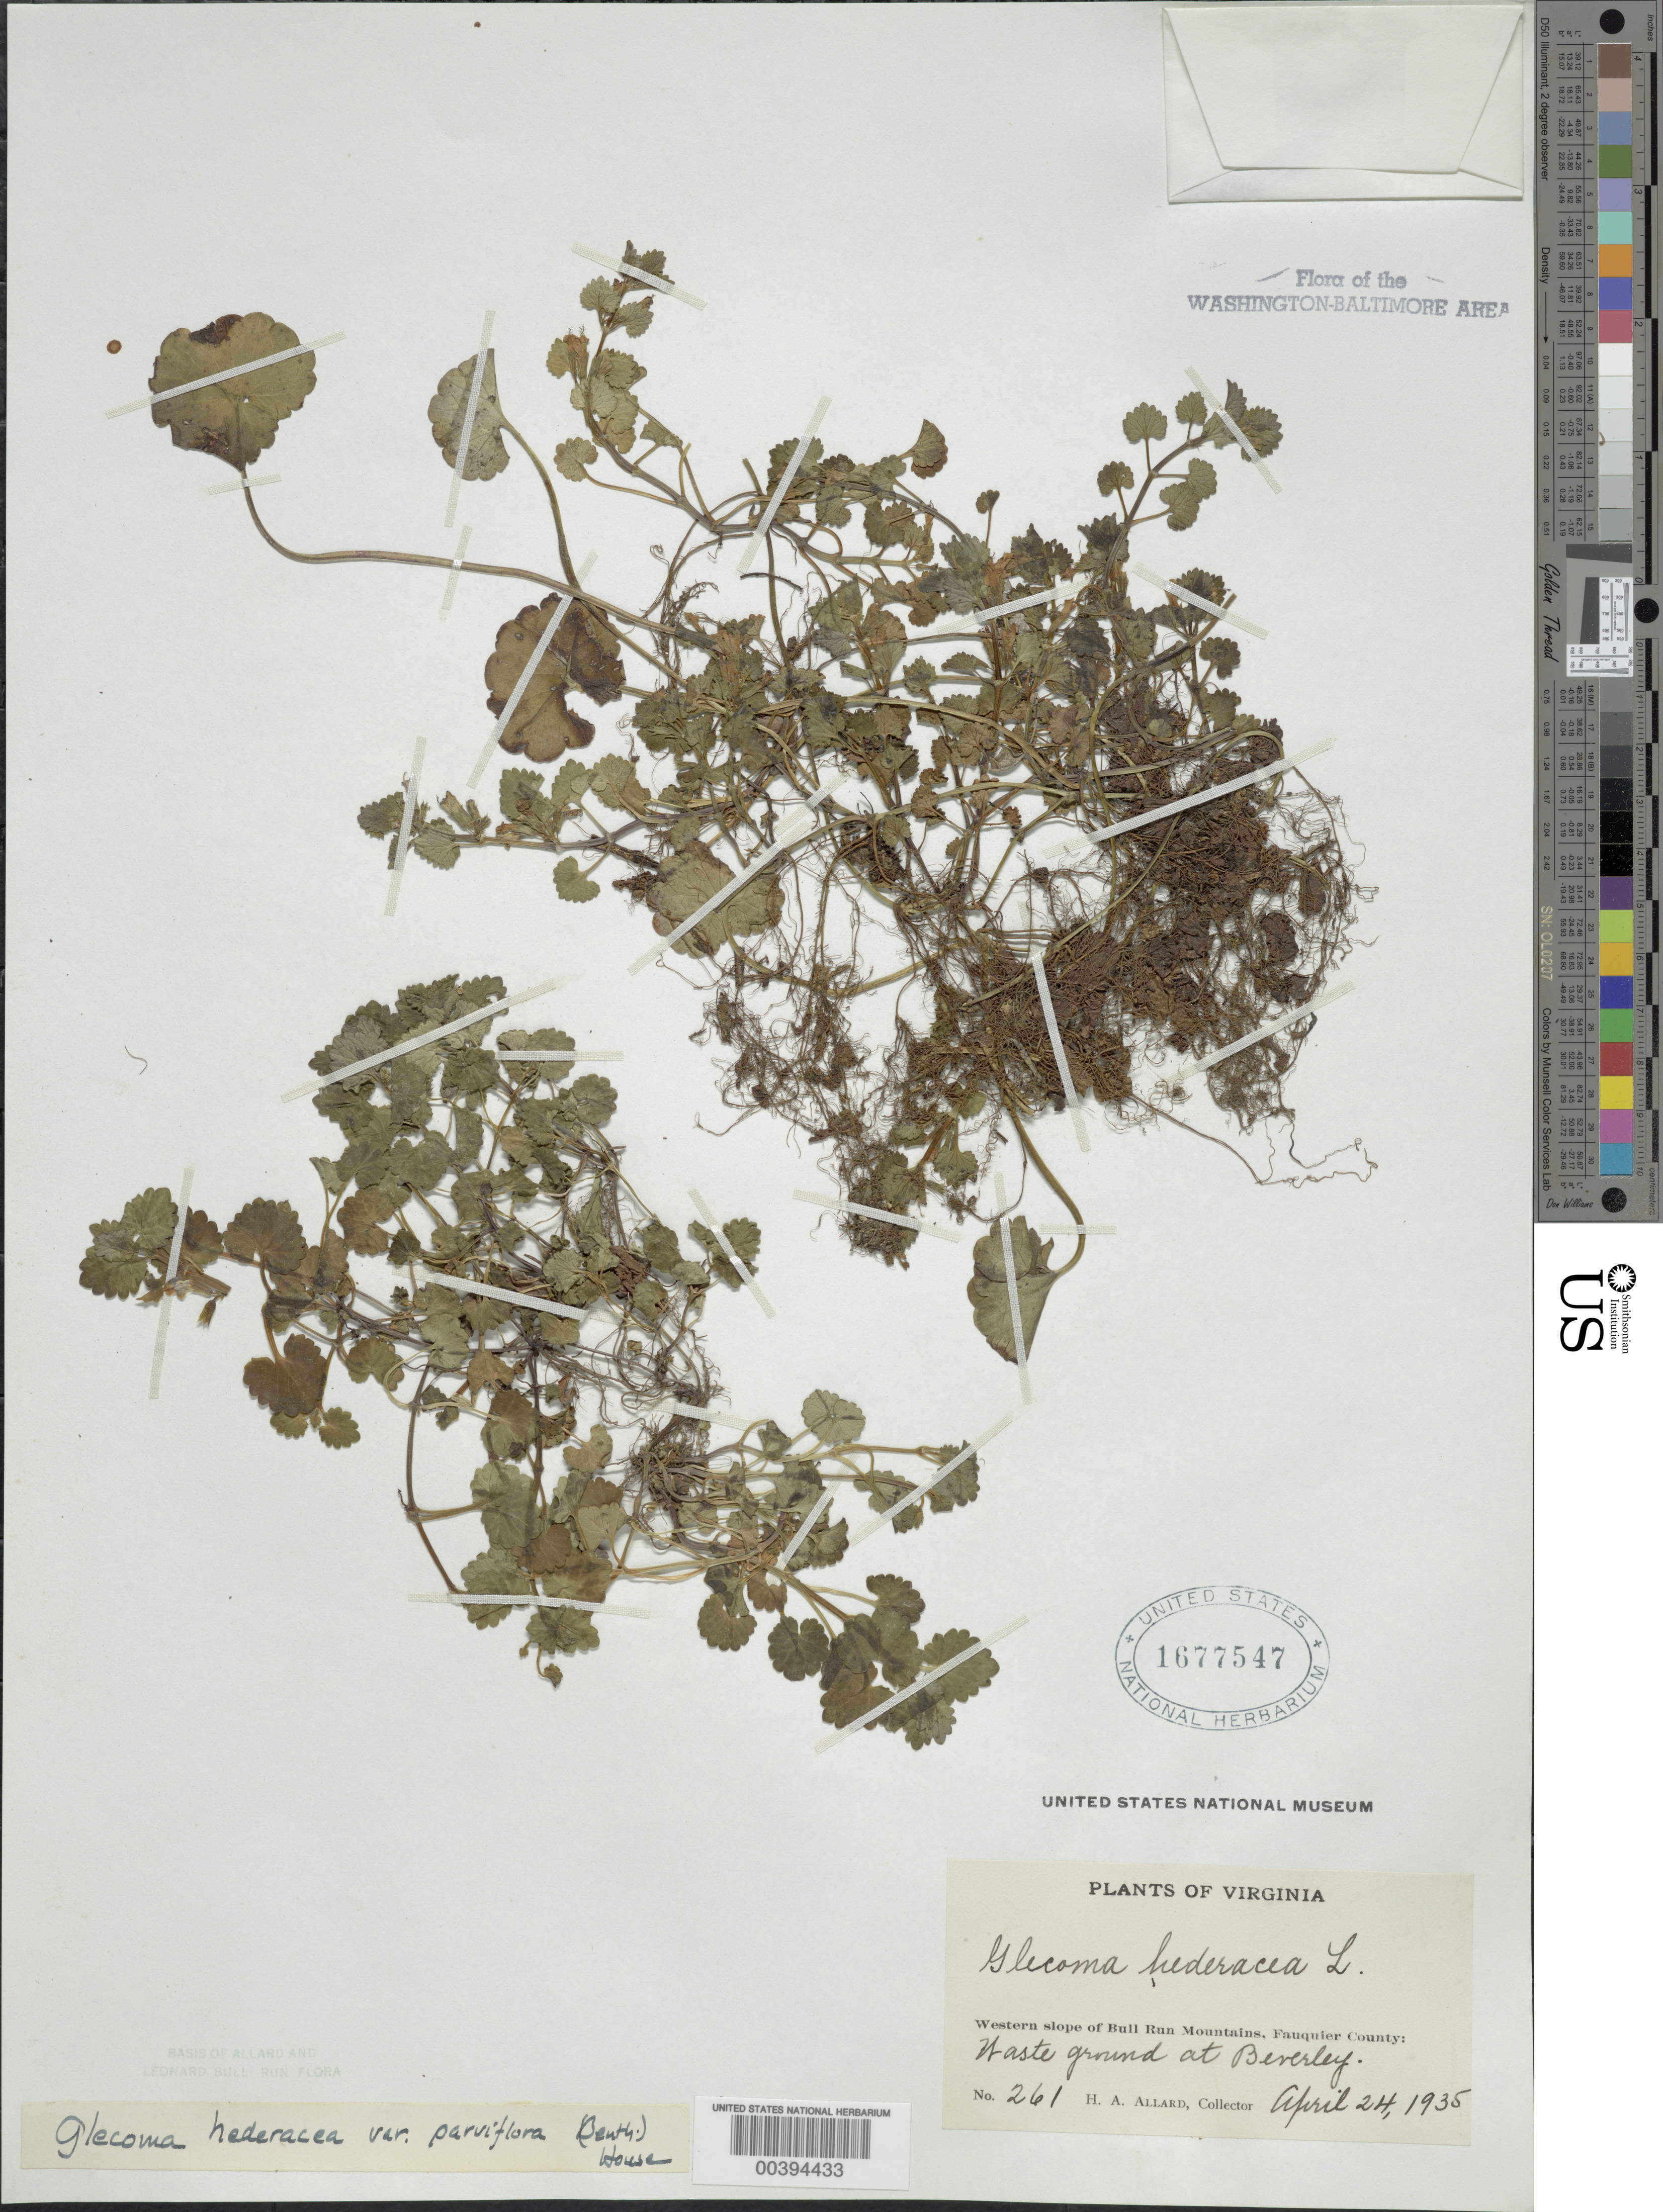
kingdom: Plantae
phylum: Tracheophyta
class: Magnoliopsida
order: Lamiales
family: Lamiaceae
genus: Glechoma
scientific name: Glechoma hederacea var. micrantha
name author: Moric.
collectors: H. A. Allard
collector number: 261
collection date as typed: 24 Apr 1935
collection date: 1935-04-24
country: United States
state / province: Virginia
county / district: Fauquier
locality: Beverley western slope of Bull Run Mts.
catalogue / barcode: US 1677547